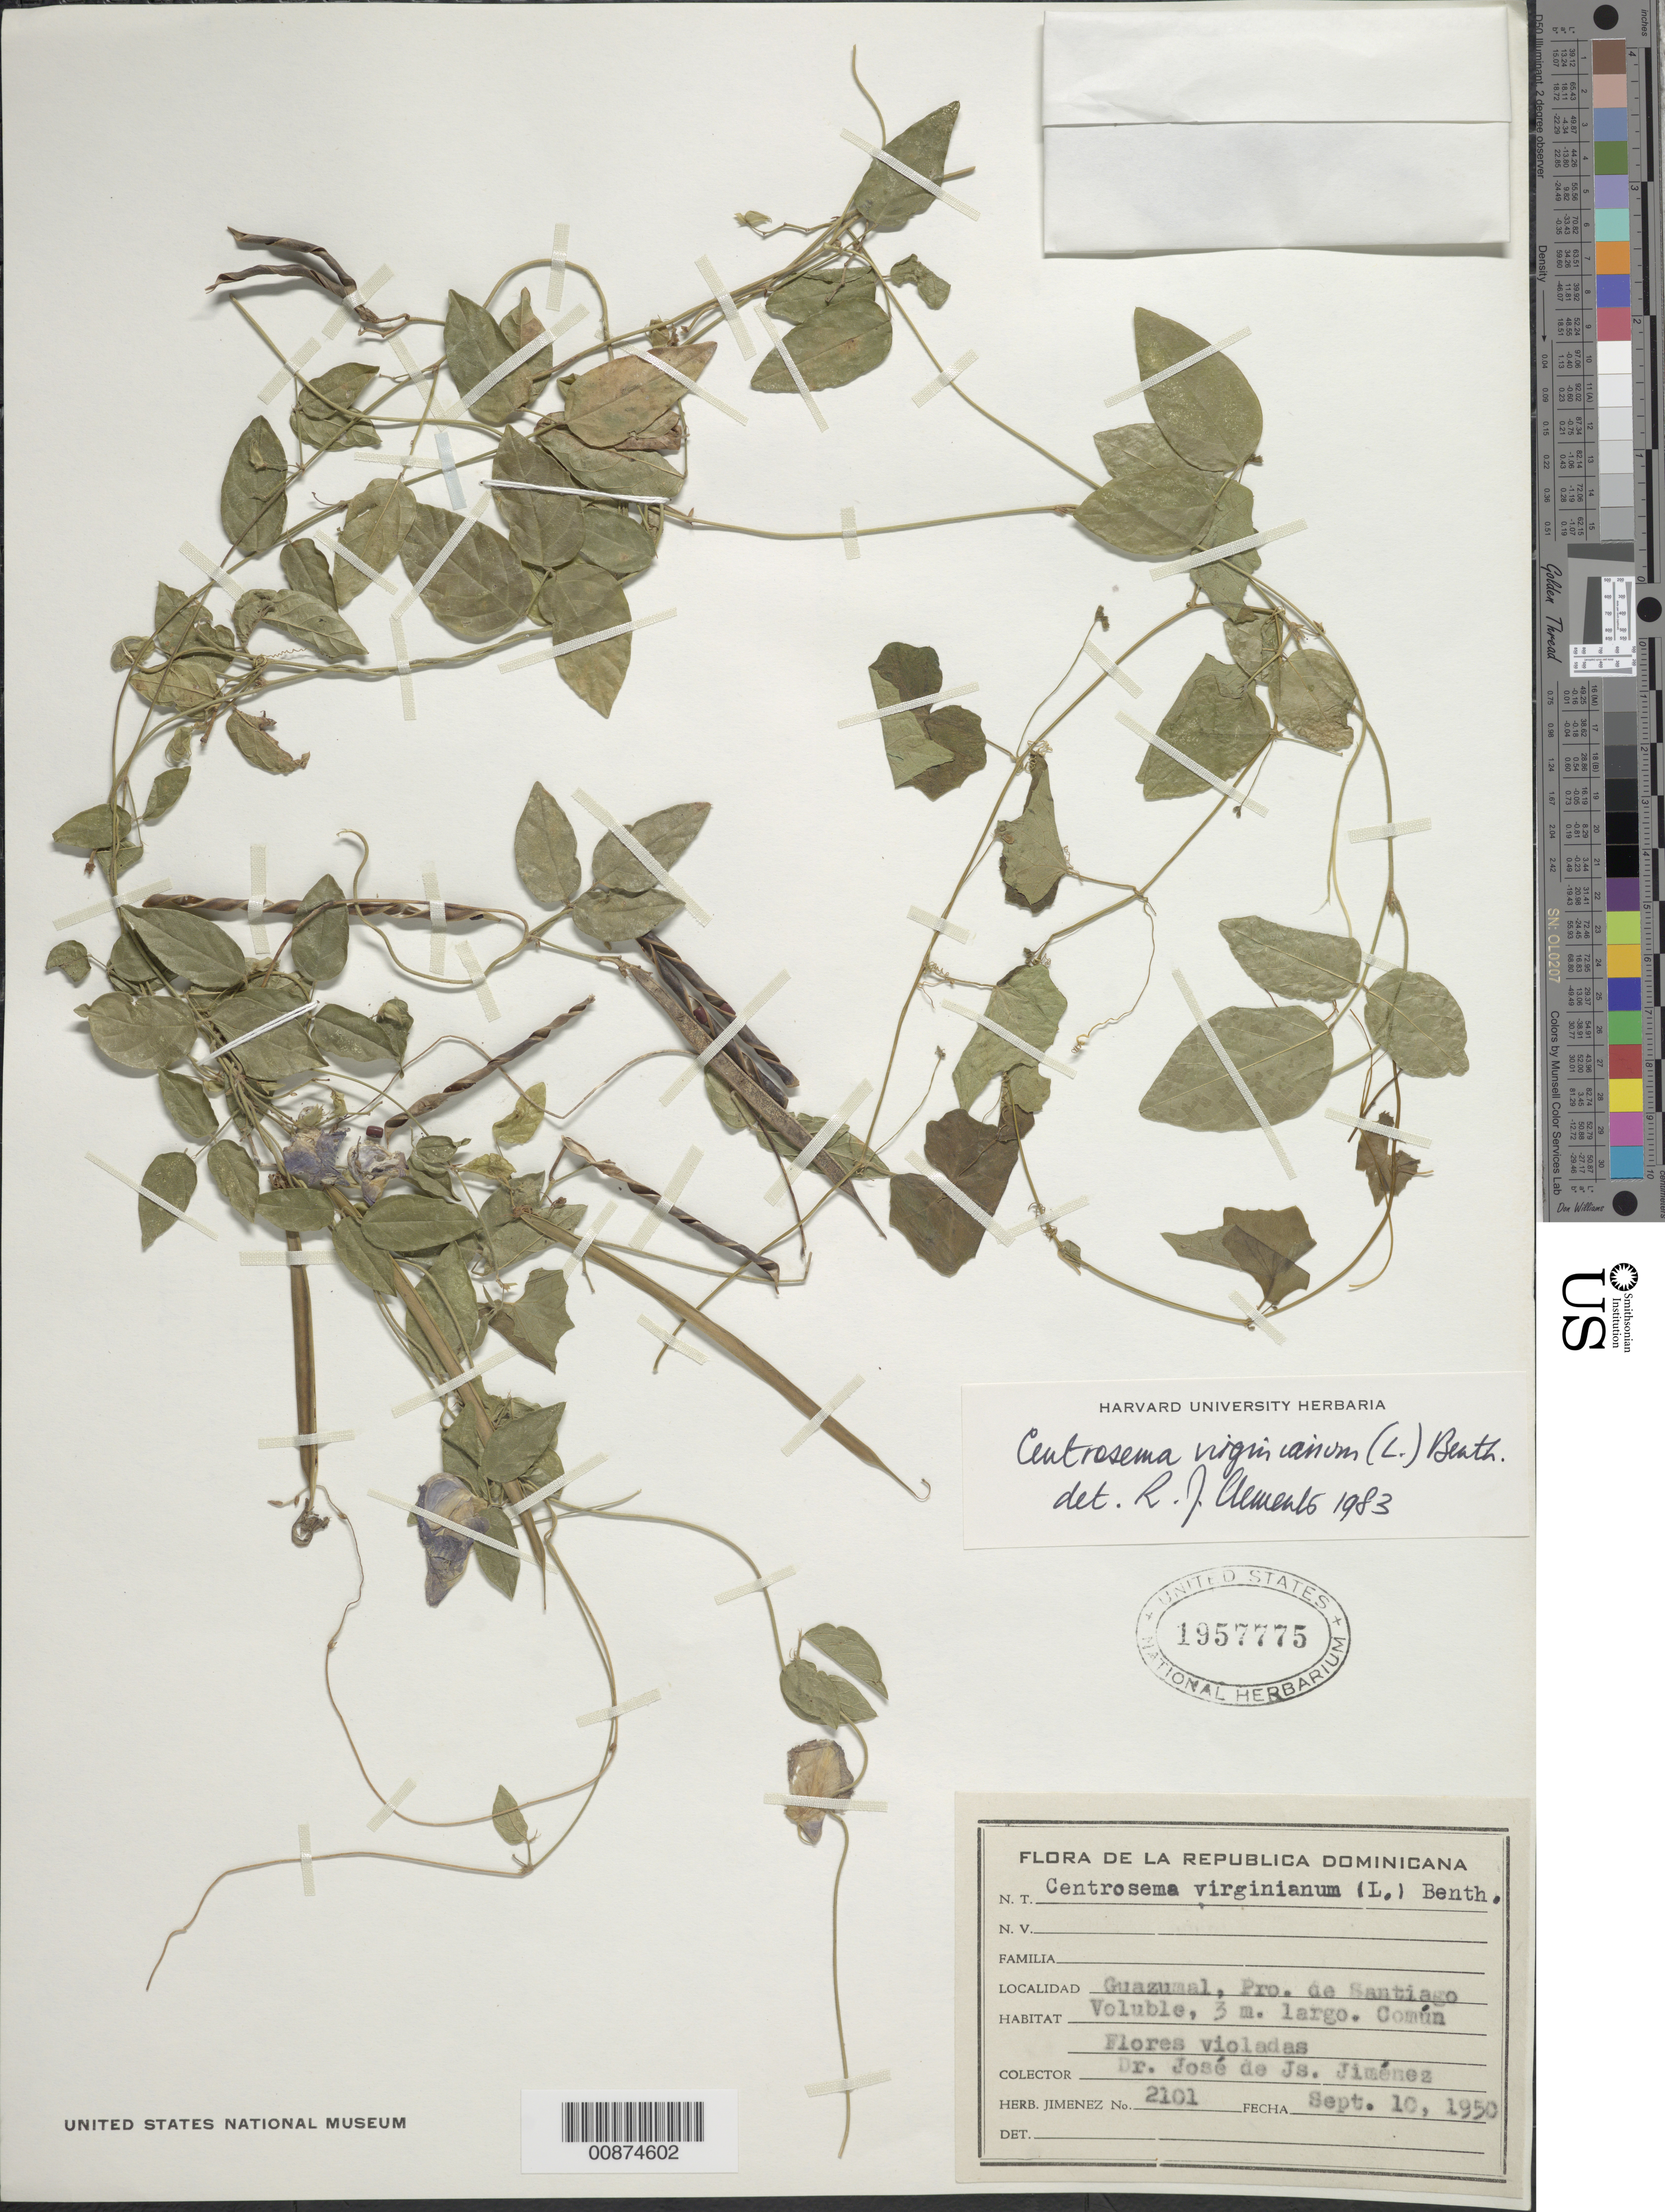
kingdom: Plantae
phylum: Tracheophyta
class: Magnoliopsida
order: Fabales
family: Fabaceae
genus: Centrosema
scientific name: Centrosema virginianum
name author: (L.) Benth.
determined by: Clements, R. J.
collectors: J. J. Jiménez Almonte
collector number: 2101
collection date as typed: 10 Sep 1950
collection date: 1950-09-10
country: Dominican Republic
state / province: Santiago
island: Hispaniola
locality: Guazumal.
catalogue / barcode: US 1957775